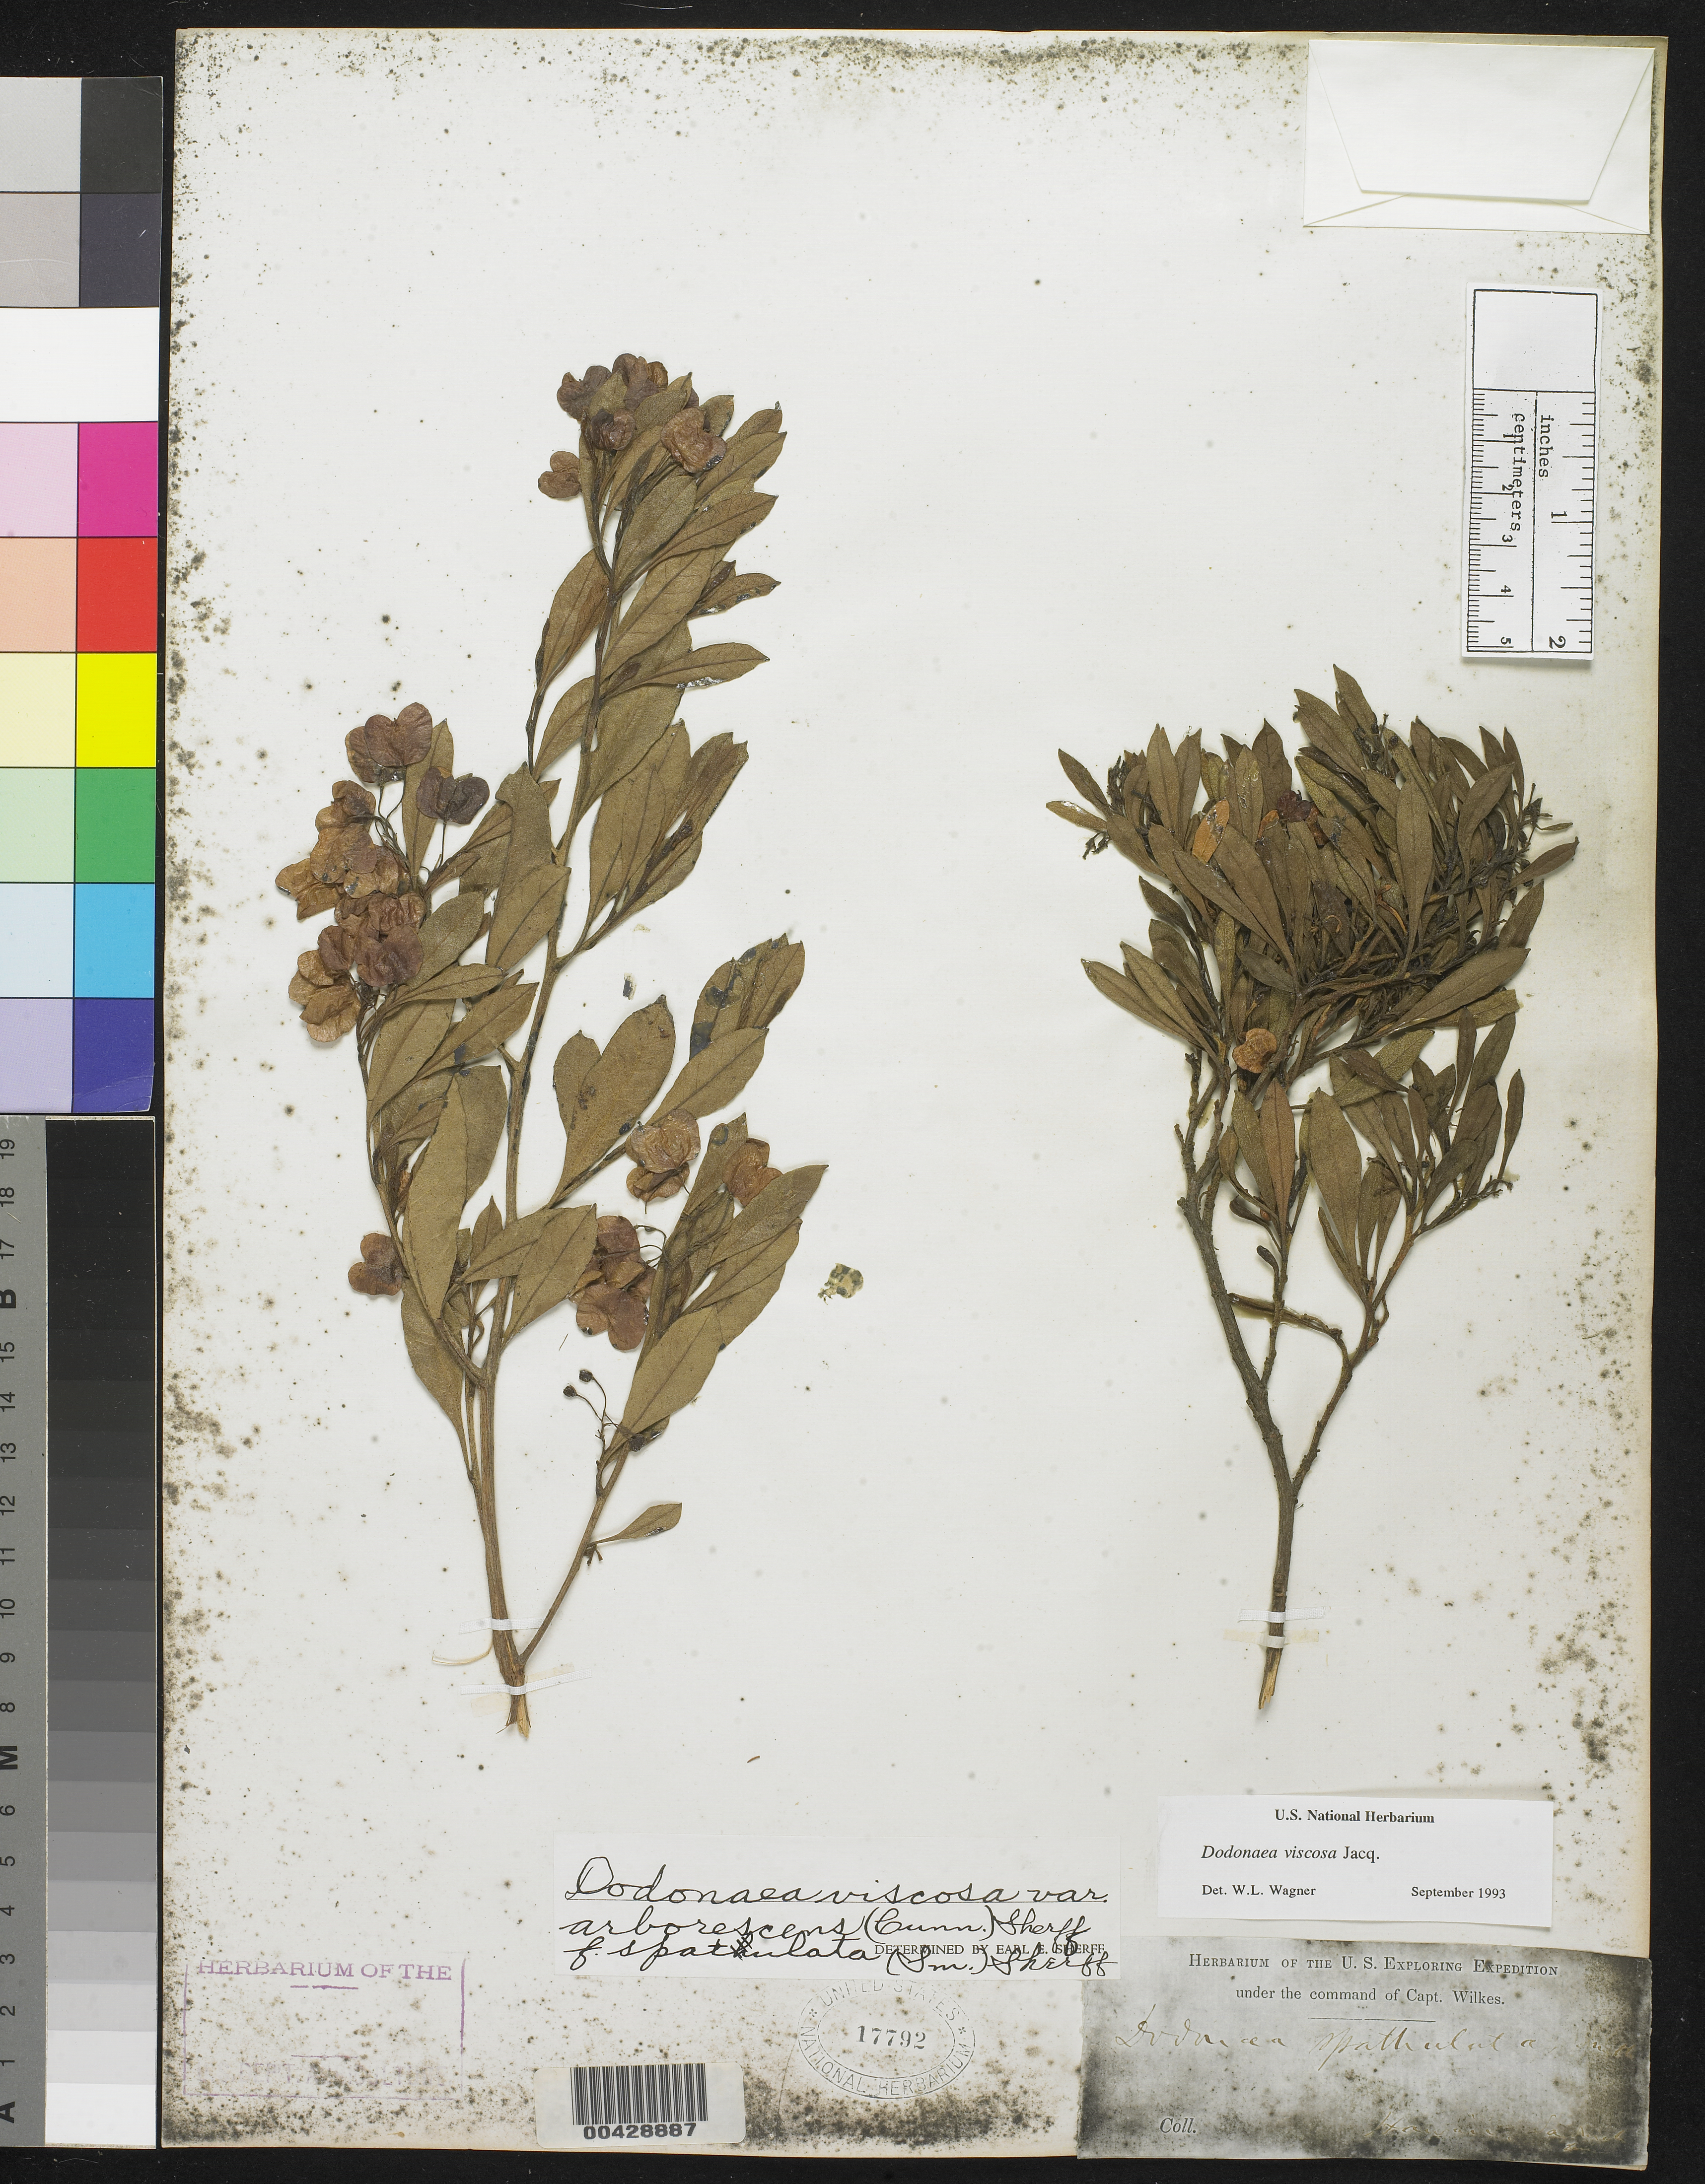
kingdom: Plantae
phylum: Tracheophyta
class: Magnoliopsida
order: Sapindales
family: Sapindaceae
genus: Dodonaea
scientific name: Dodonaea viscosa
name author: Jacq.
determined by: Wagner, W. L., (BOT), Smithsonian Institution - National Museum of Natural History (UNITED STATES)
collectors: Wilkes Explor. Exped.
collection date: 1838/1842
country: United States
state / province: Hawaii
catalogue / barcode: US 17792